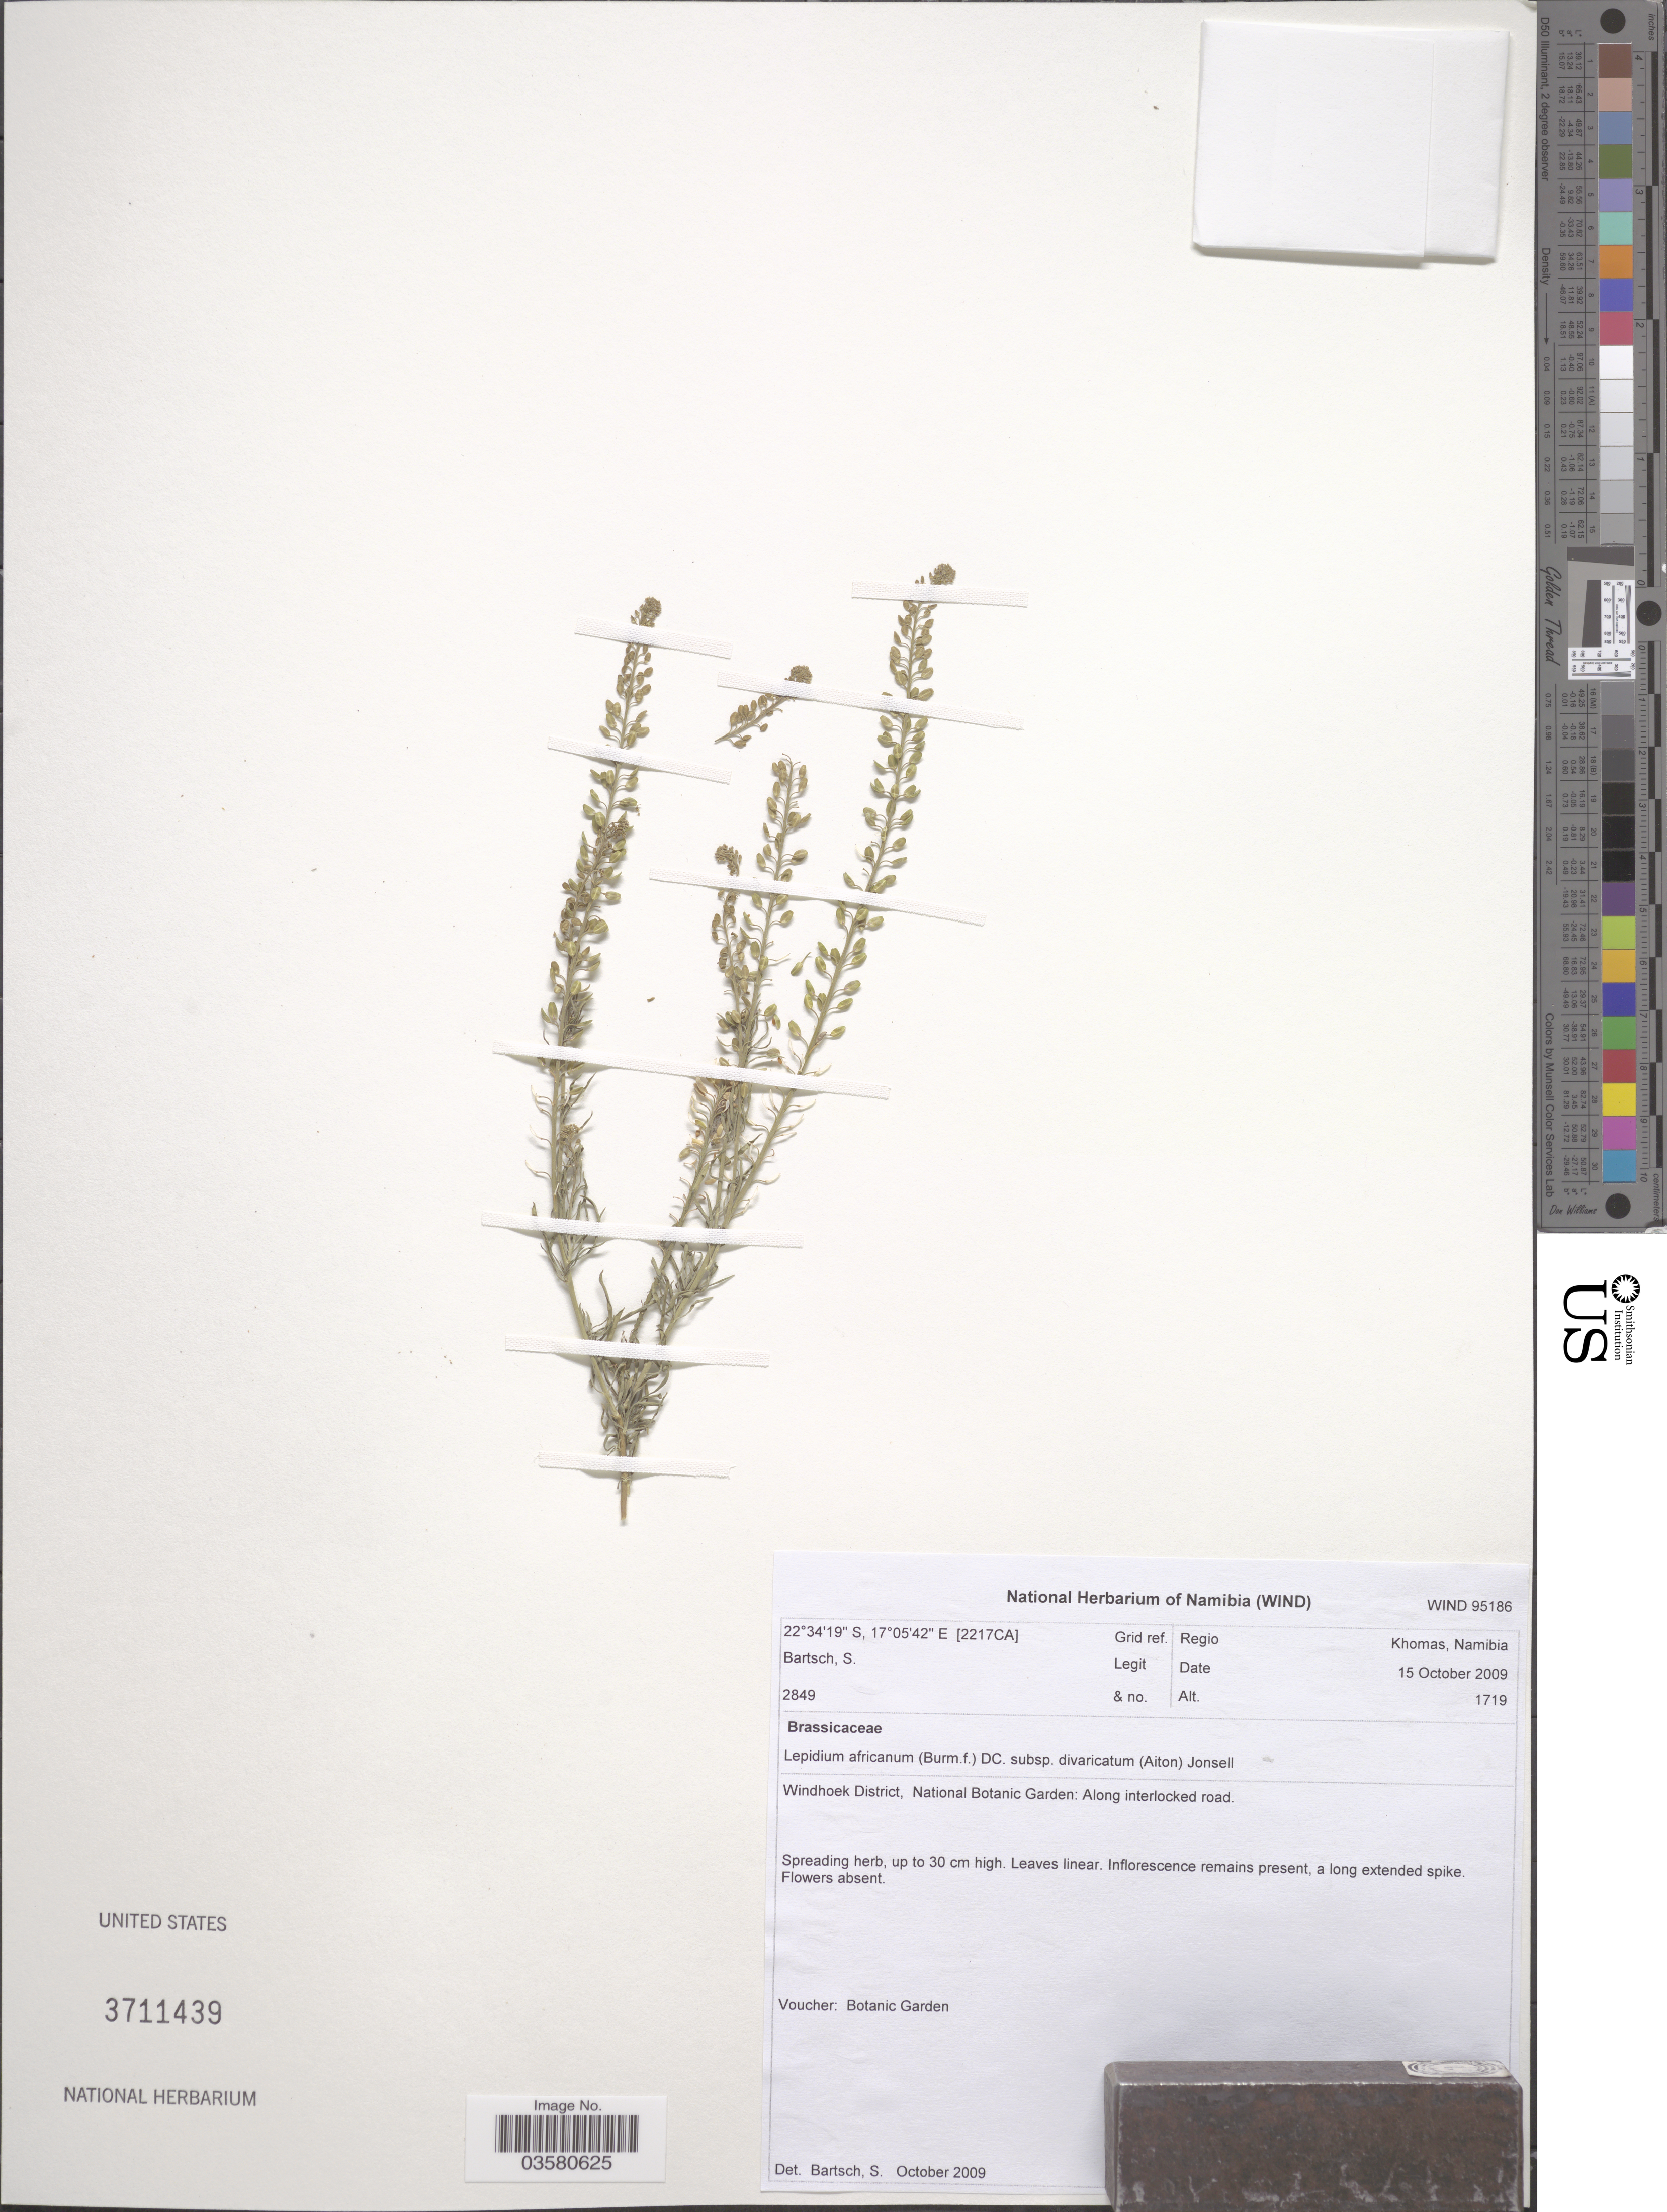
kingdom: Plantae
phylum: Tracheophyta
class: Magnoliopsida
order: Brassicales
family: Brassicaceae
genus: Lepidium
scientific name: Lepidium africanum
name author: (Burm. f.) DC.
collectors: S. Bartsch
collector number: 2849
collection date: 2009-10-15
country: Namibia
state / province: Khomas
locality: [2217CA] Grid ref. Regio Khomas. Windhoek District, National Botanic Garden: Along interlocked road.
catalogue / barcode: US 3711439